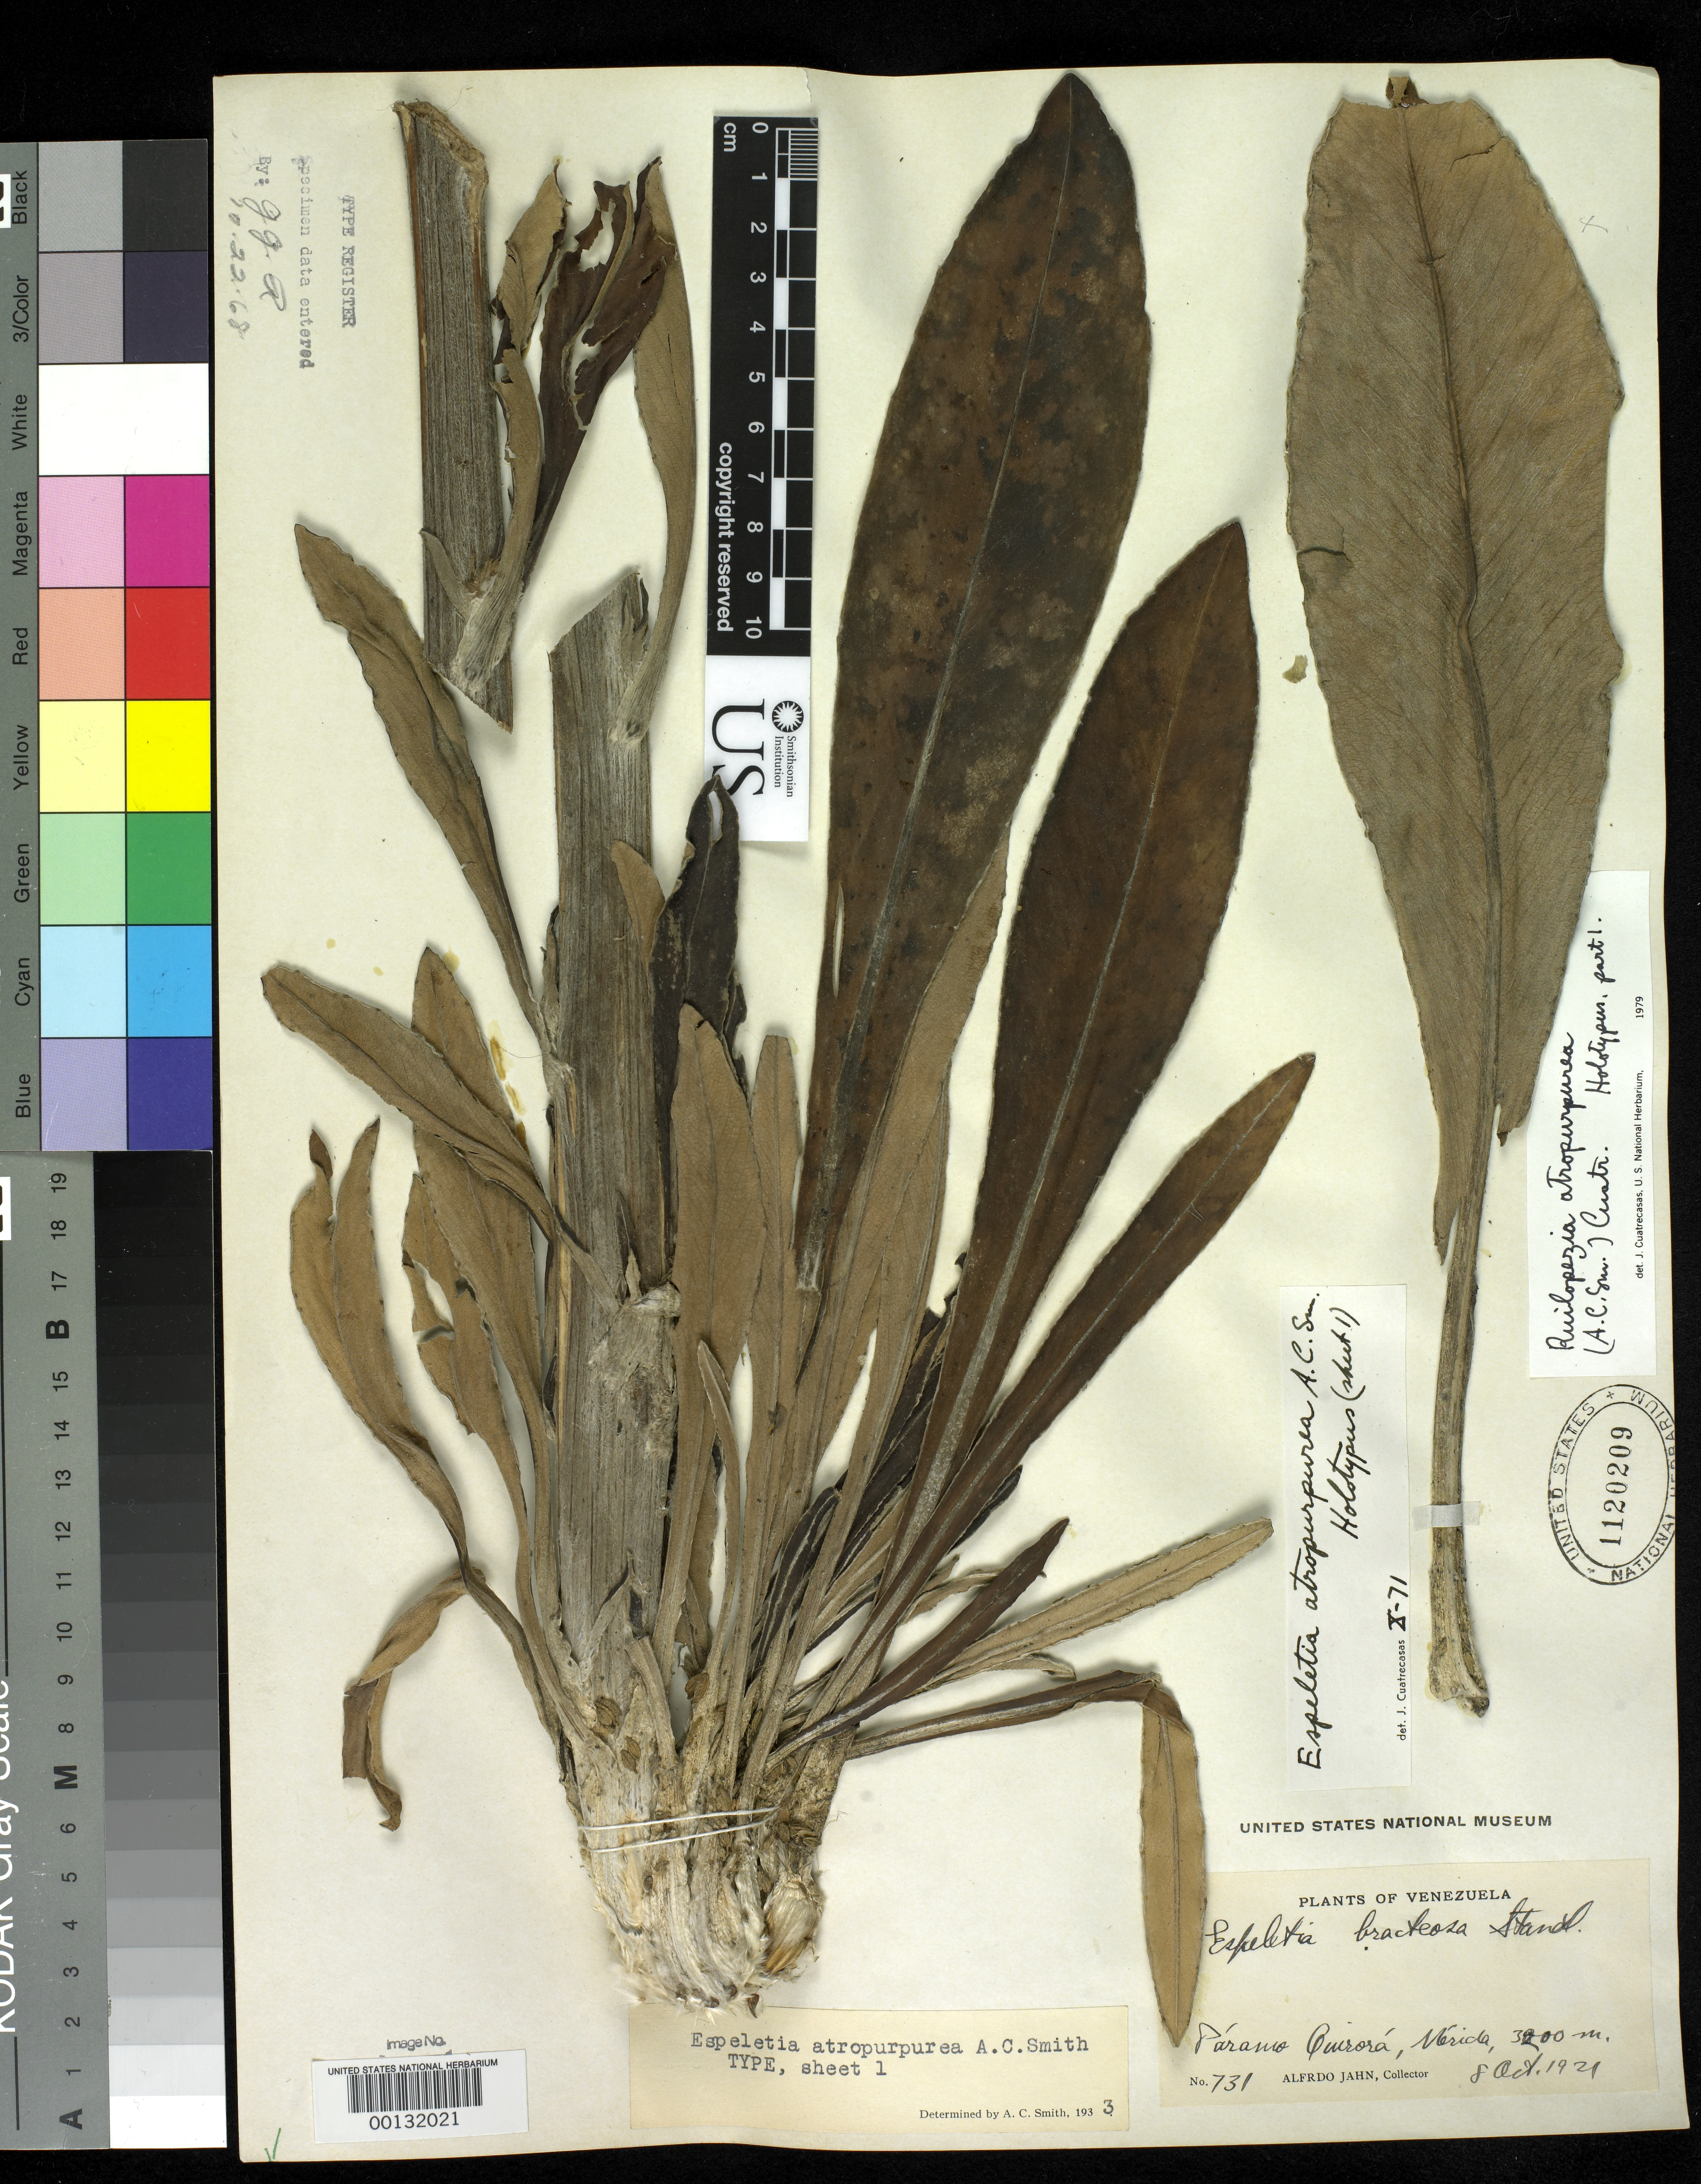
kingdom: Plantae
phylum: Tracheophyta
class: Magnoliopsida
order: Asterales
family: Asteraceae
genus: Espeletia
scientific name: Espeletia atropurpurea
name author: A.C. Sm.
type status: Holotype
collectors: A. Jahn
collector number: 731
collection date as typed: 08 Oct 1921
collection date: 1921-10-08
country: Venezuela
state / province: Mérida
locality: Páramo de Quirora.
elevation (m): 3200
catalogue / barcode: US 1120209